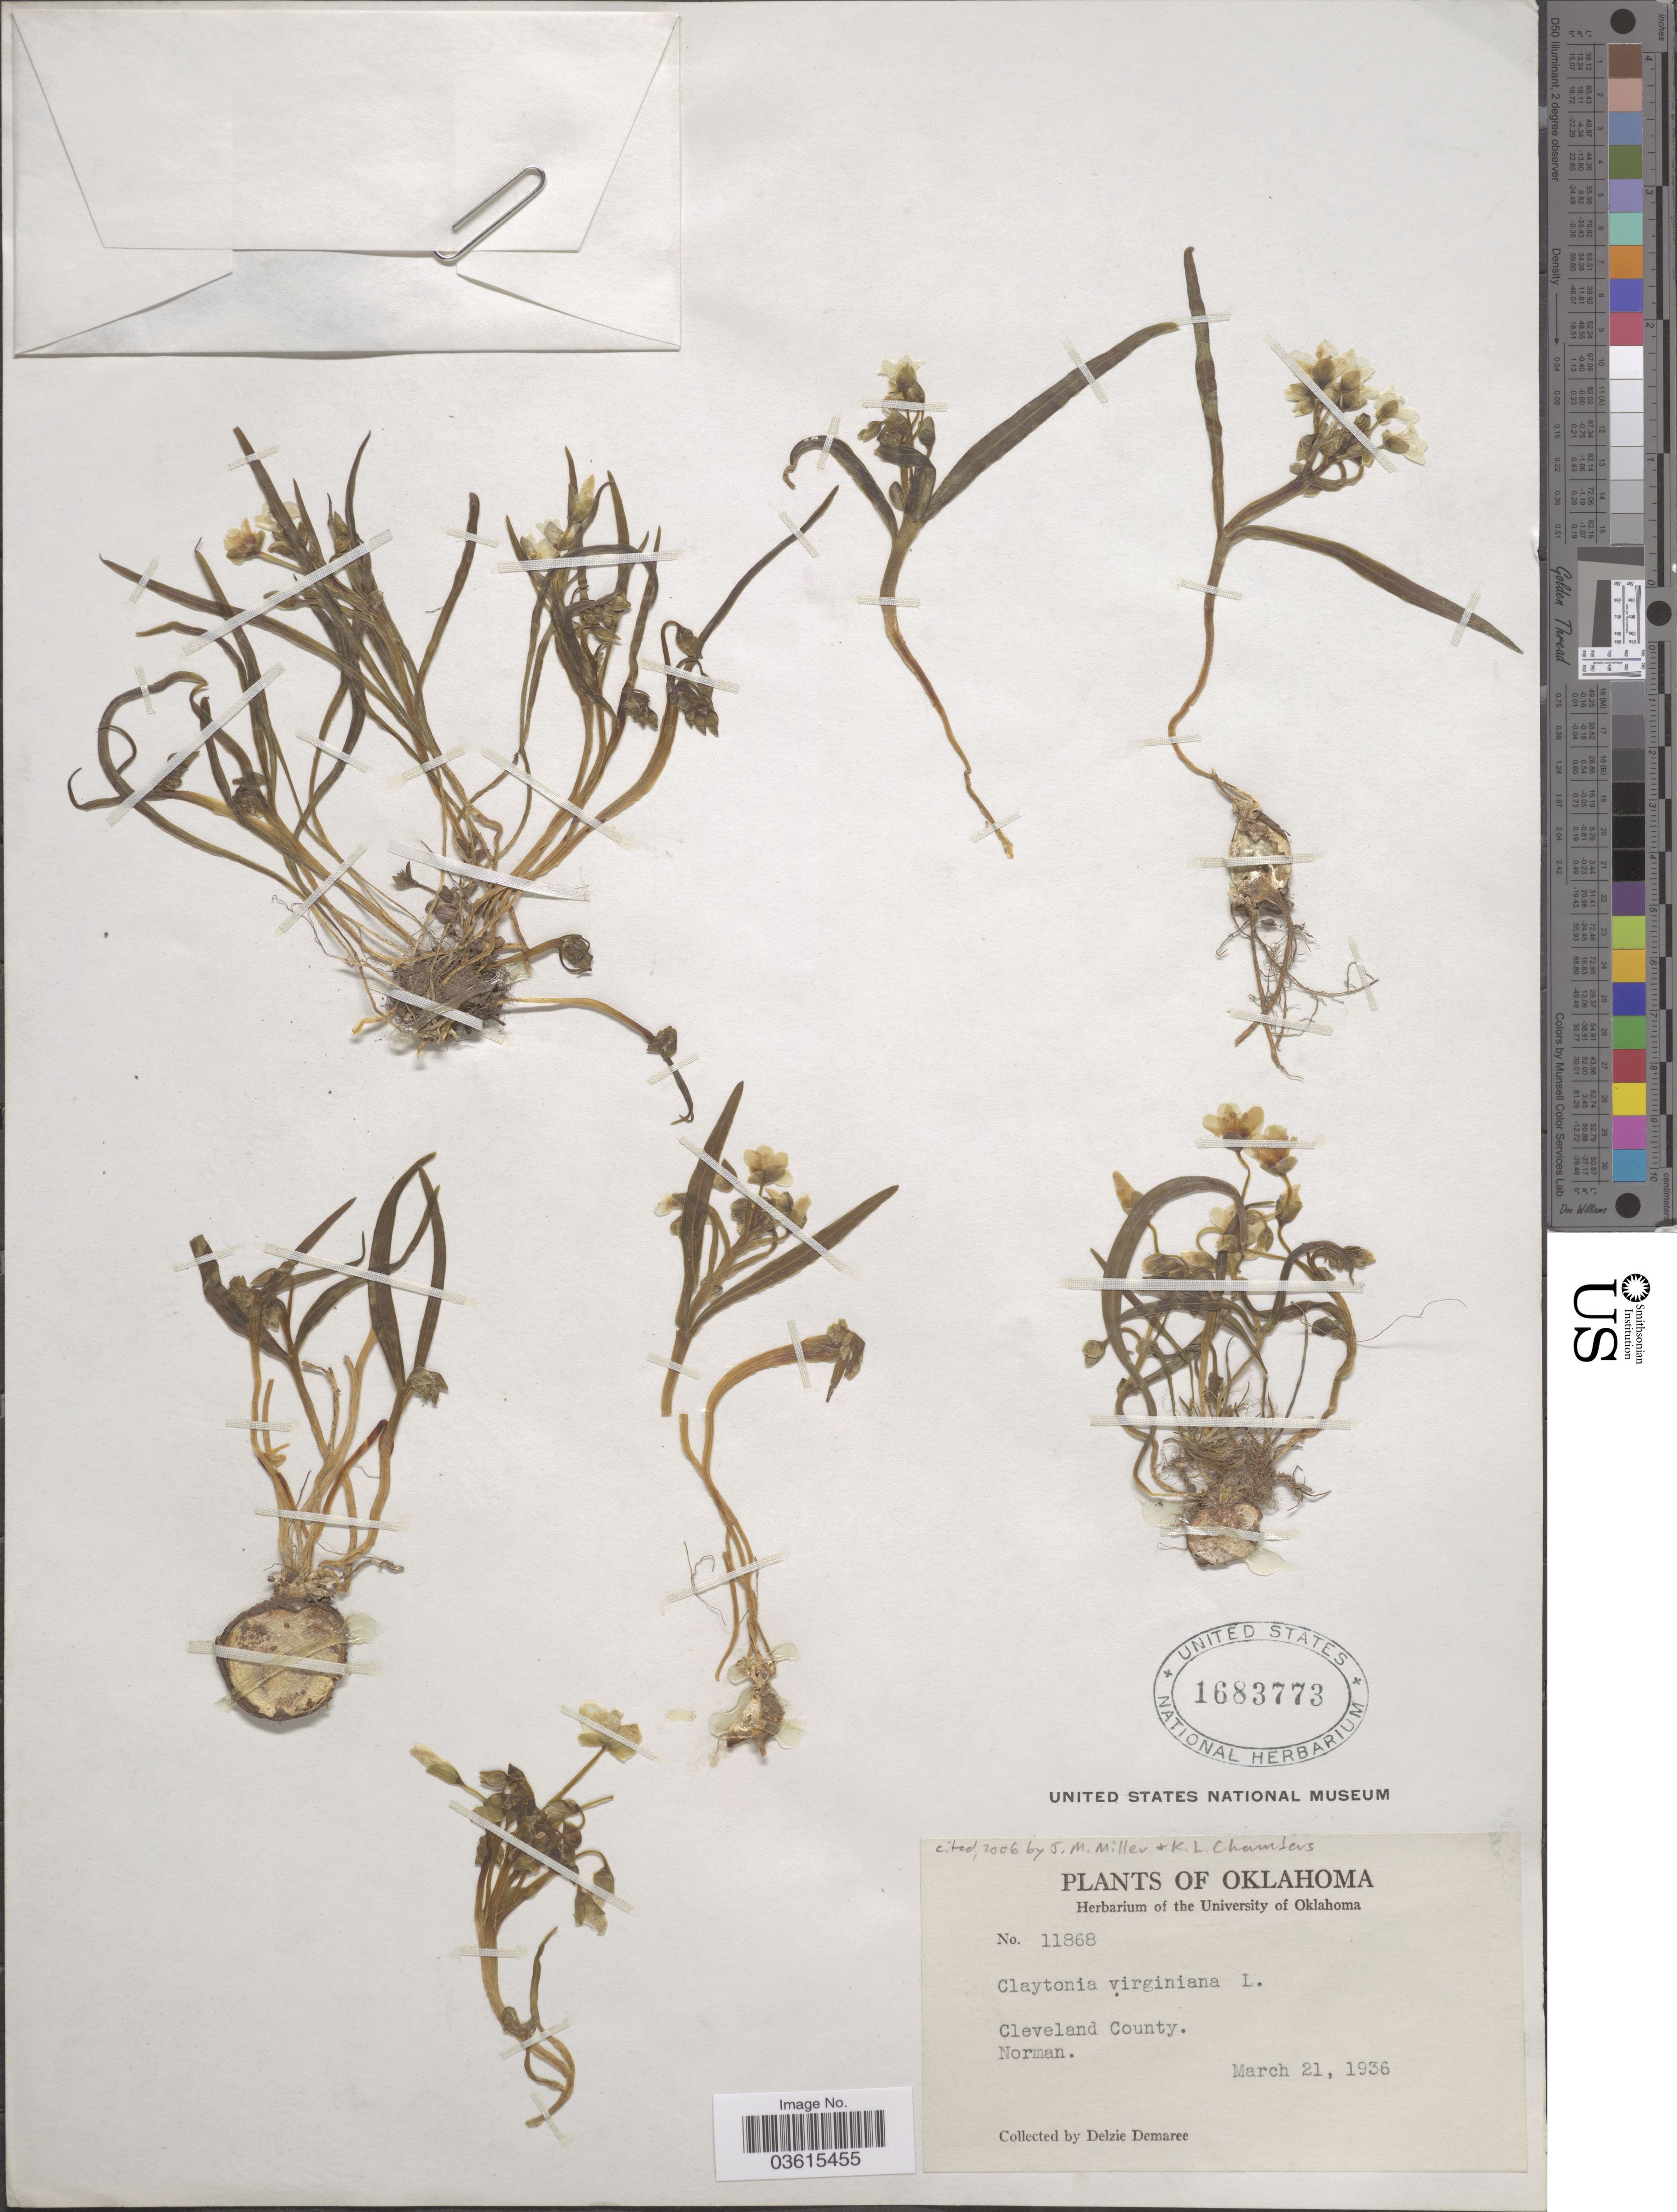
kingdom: Plantae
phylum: Tracheophyta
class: Magnoliopsida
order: Caryophyllales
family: Montiaceae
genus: Claytonia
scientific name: Claytonia virginica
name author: L.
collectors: D. Demaree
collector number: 11868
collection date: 1936-03-21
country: United States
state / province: Oklahoma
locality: Cleveland County. Norman.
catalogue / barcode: US 1683773